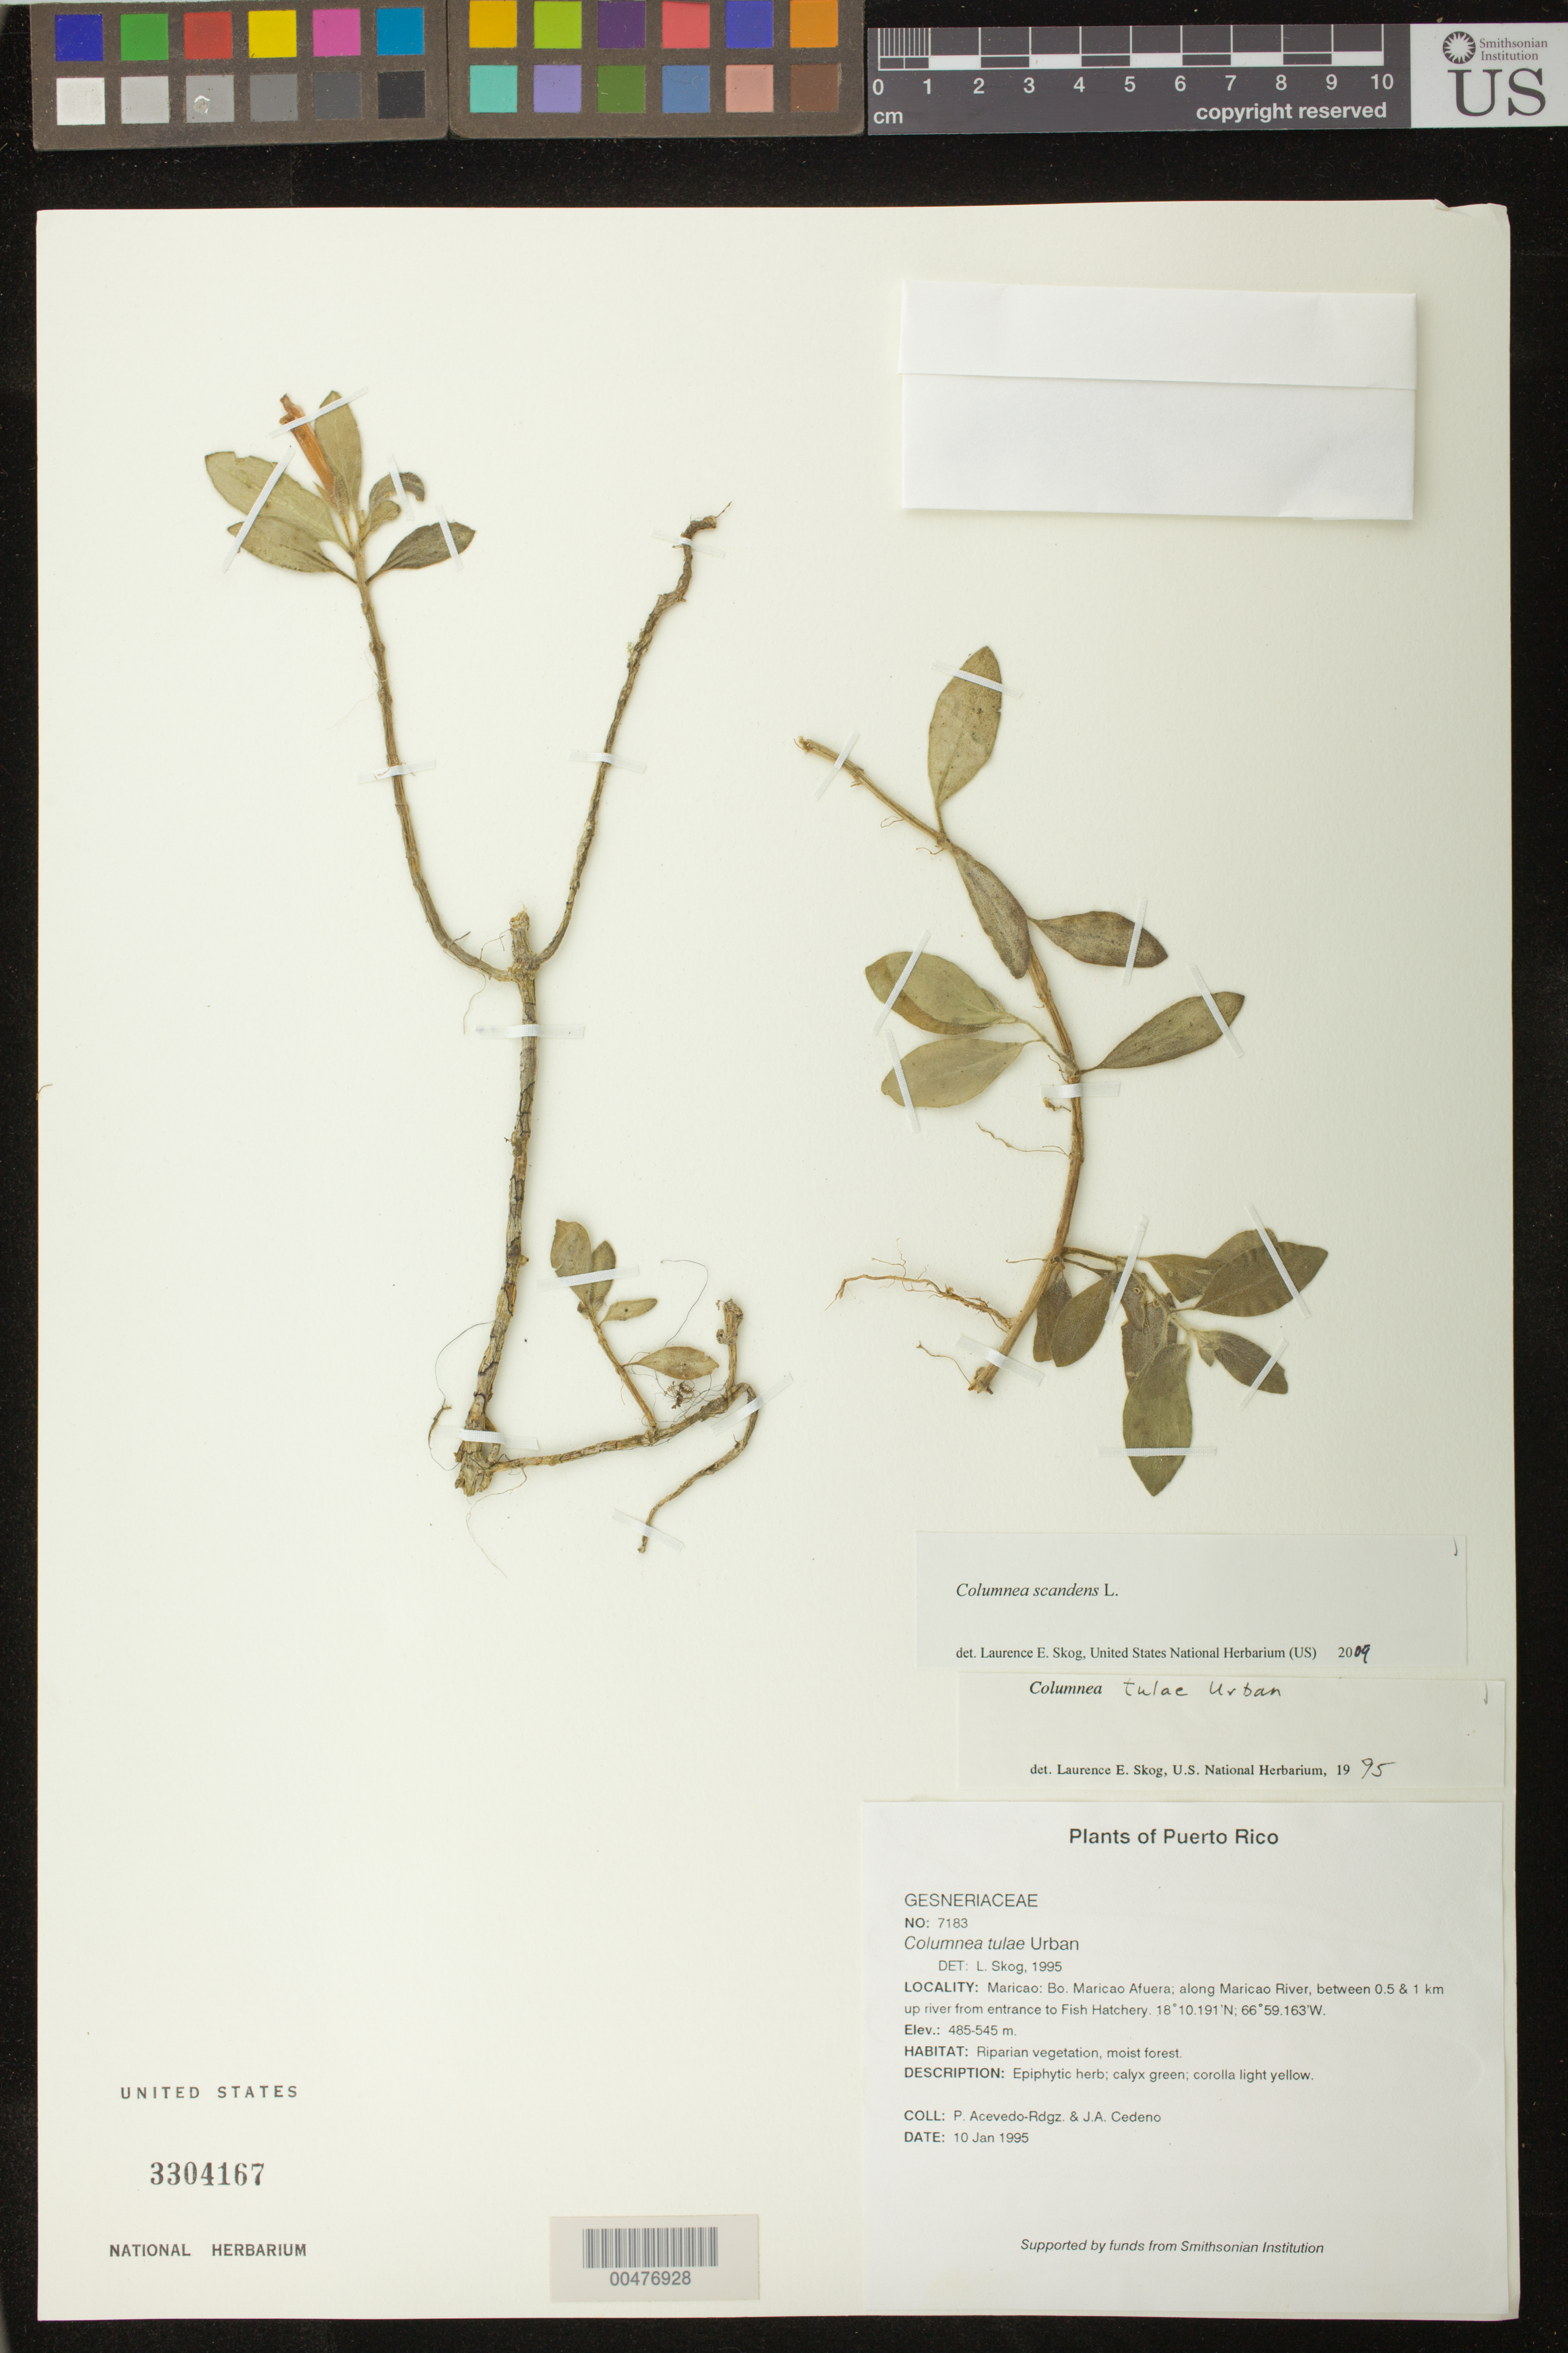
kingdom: Plantae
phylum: Tracheophyta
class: Magnoliopsida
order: Lamiales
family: Gesneriaceae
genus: Columnea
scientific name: Columnea scandens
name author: L.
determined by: Skog, Laurence E.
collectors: P. Acevedo-Rodr. & J. A. Cedeño M.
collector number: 7183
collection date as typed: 10 Jan 1995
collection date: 1995-01-10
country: Puerto Rico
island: Puerto Rico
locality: Maricao: Bo. Maricao Afuera; along Maricao River, between 0.5 & 1 km up river from entrance to Fish Hatchery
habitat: Riparian vegetation, moist forest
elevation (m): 485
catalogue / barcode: US 3304167